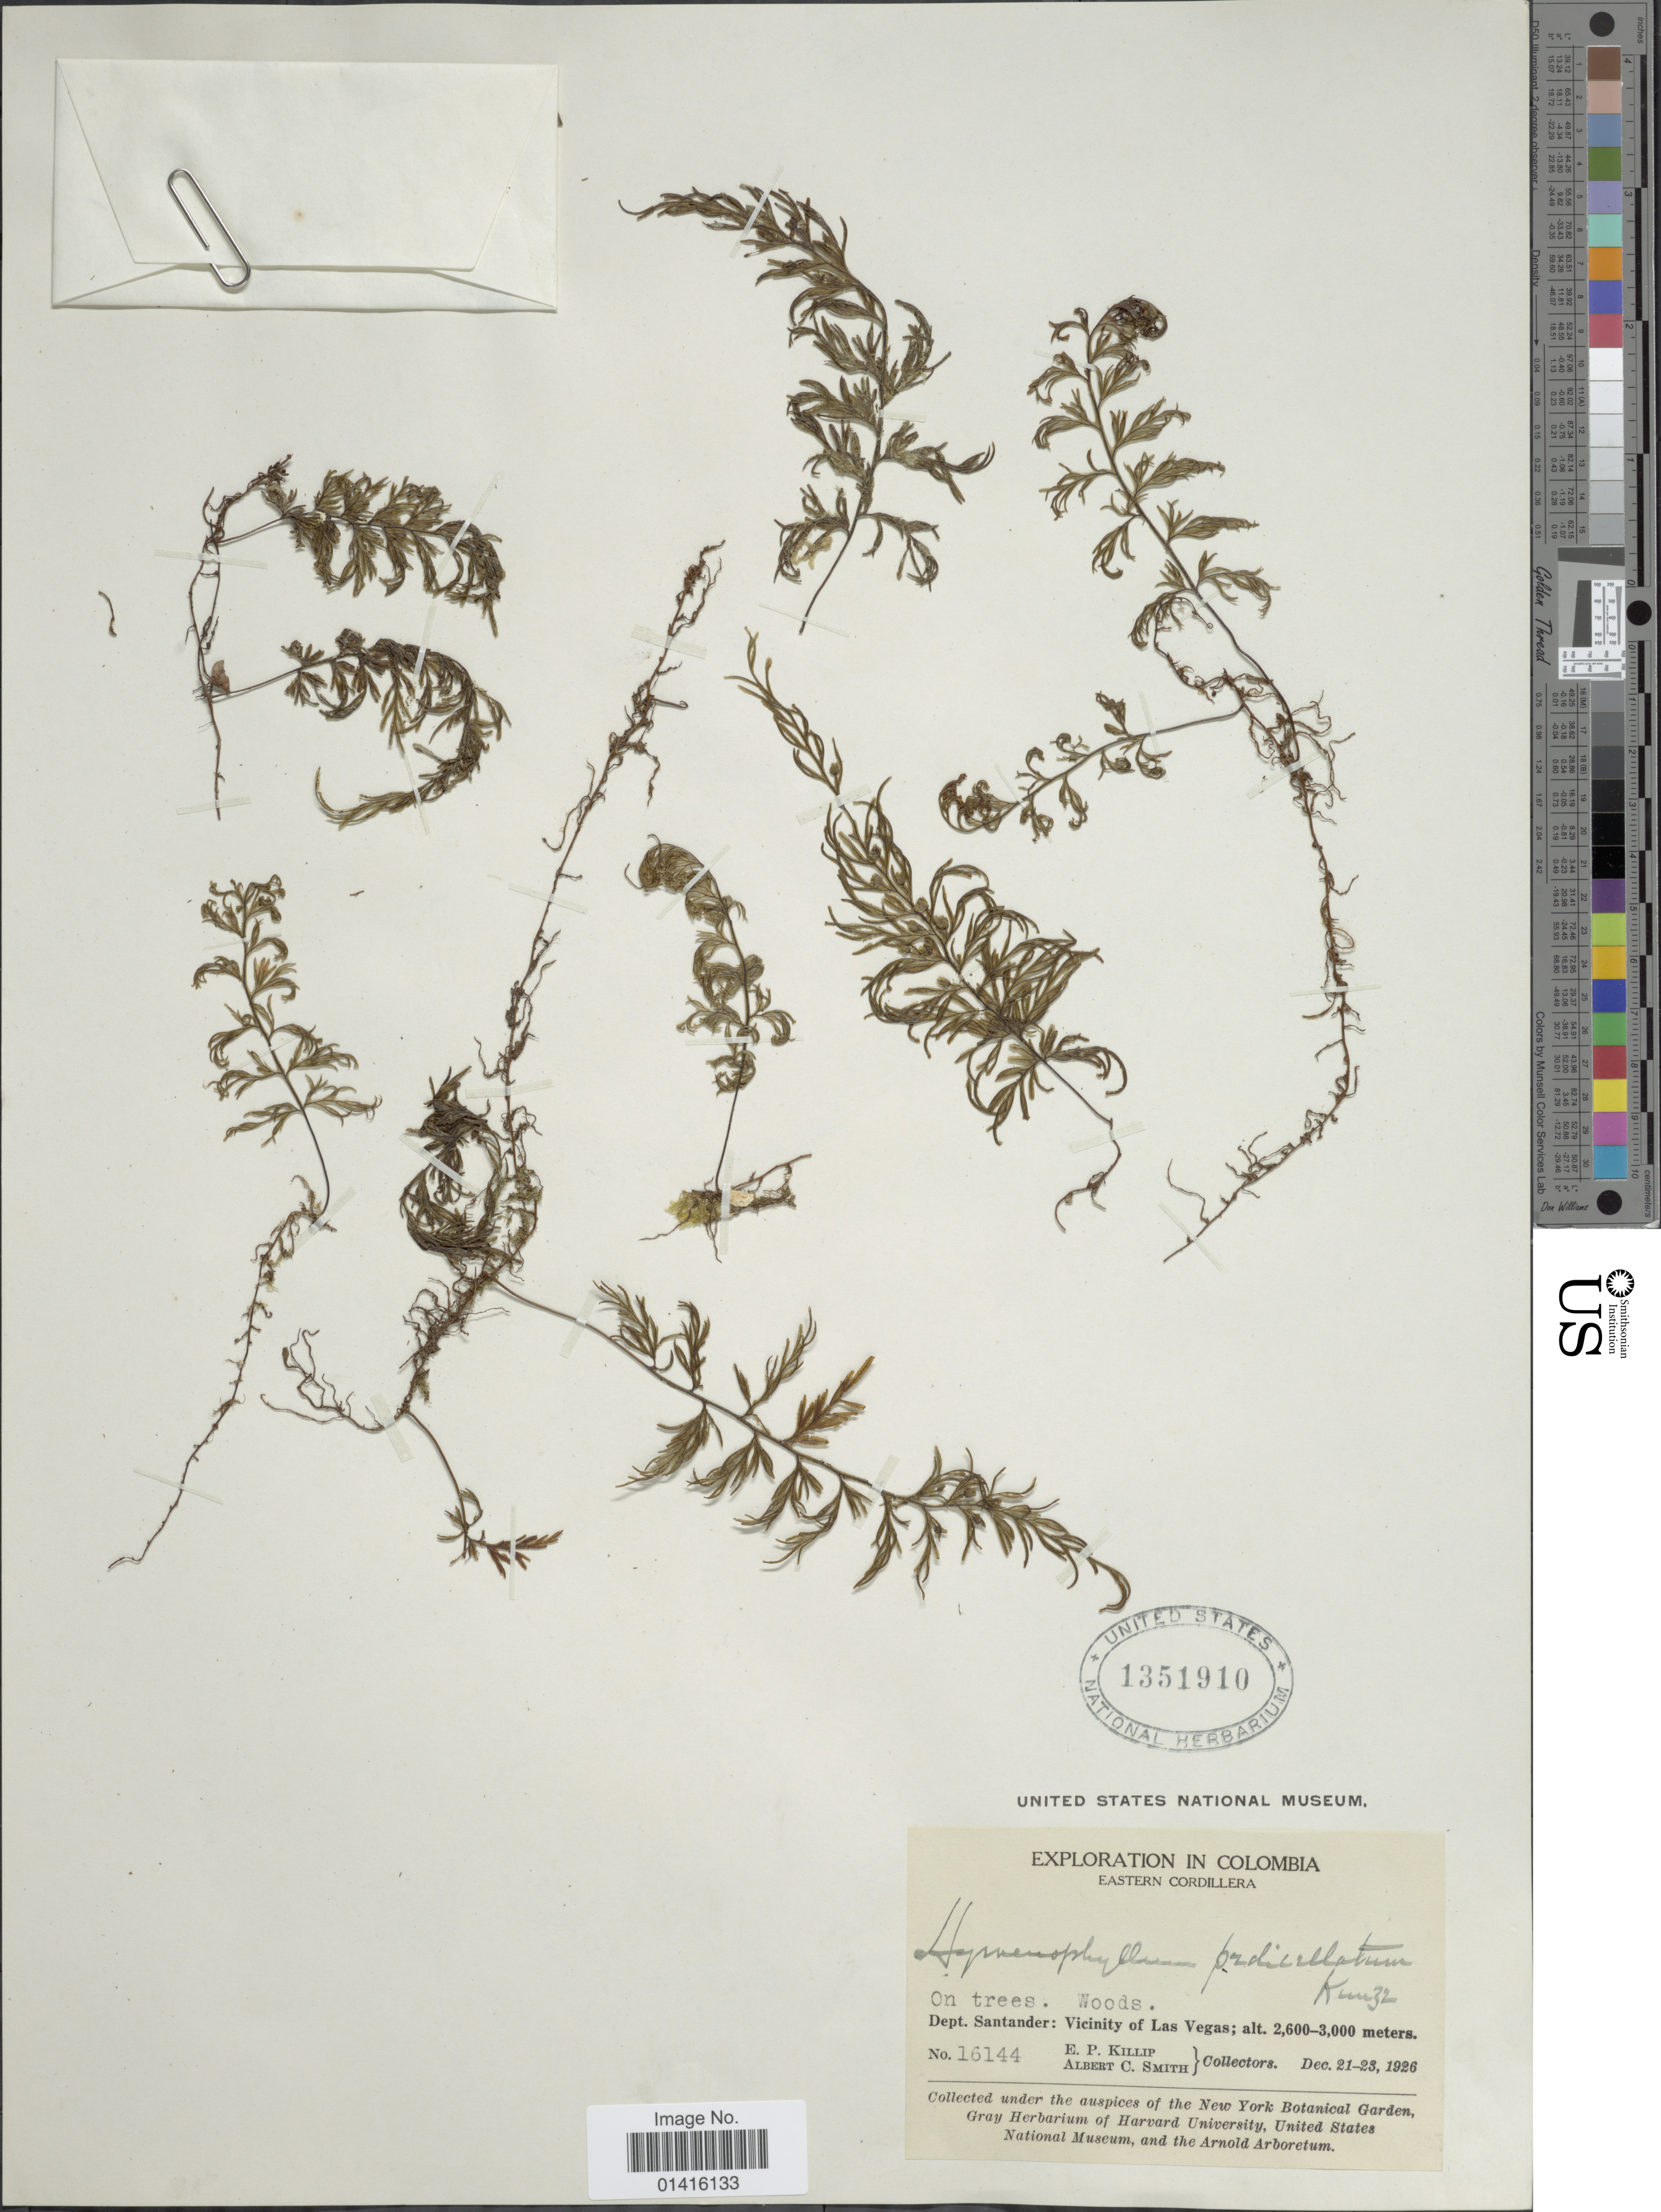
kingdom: Plantae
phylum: Tracheophyta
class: Polypodiopsida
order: Hymenophyllales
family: Hymenophyllaceae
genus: Hymenophyllum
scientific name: Hymenophyllum fucoides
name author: (Sw.) Sw.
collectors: E. P. Killip & A. C. Smith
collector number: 16144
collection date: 1926-12-21/1926-12-23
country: Colombia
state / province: Santander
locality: Eastern Cordillera. Dept. Santander: Vicinity of Las Vegas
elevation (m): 2600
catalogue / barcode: US 1351910